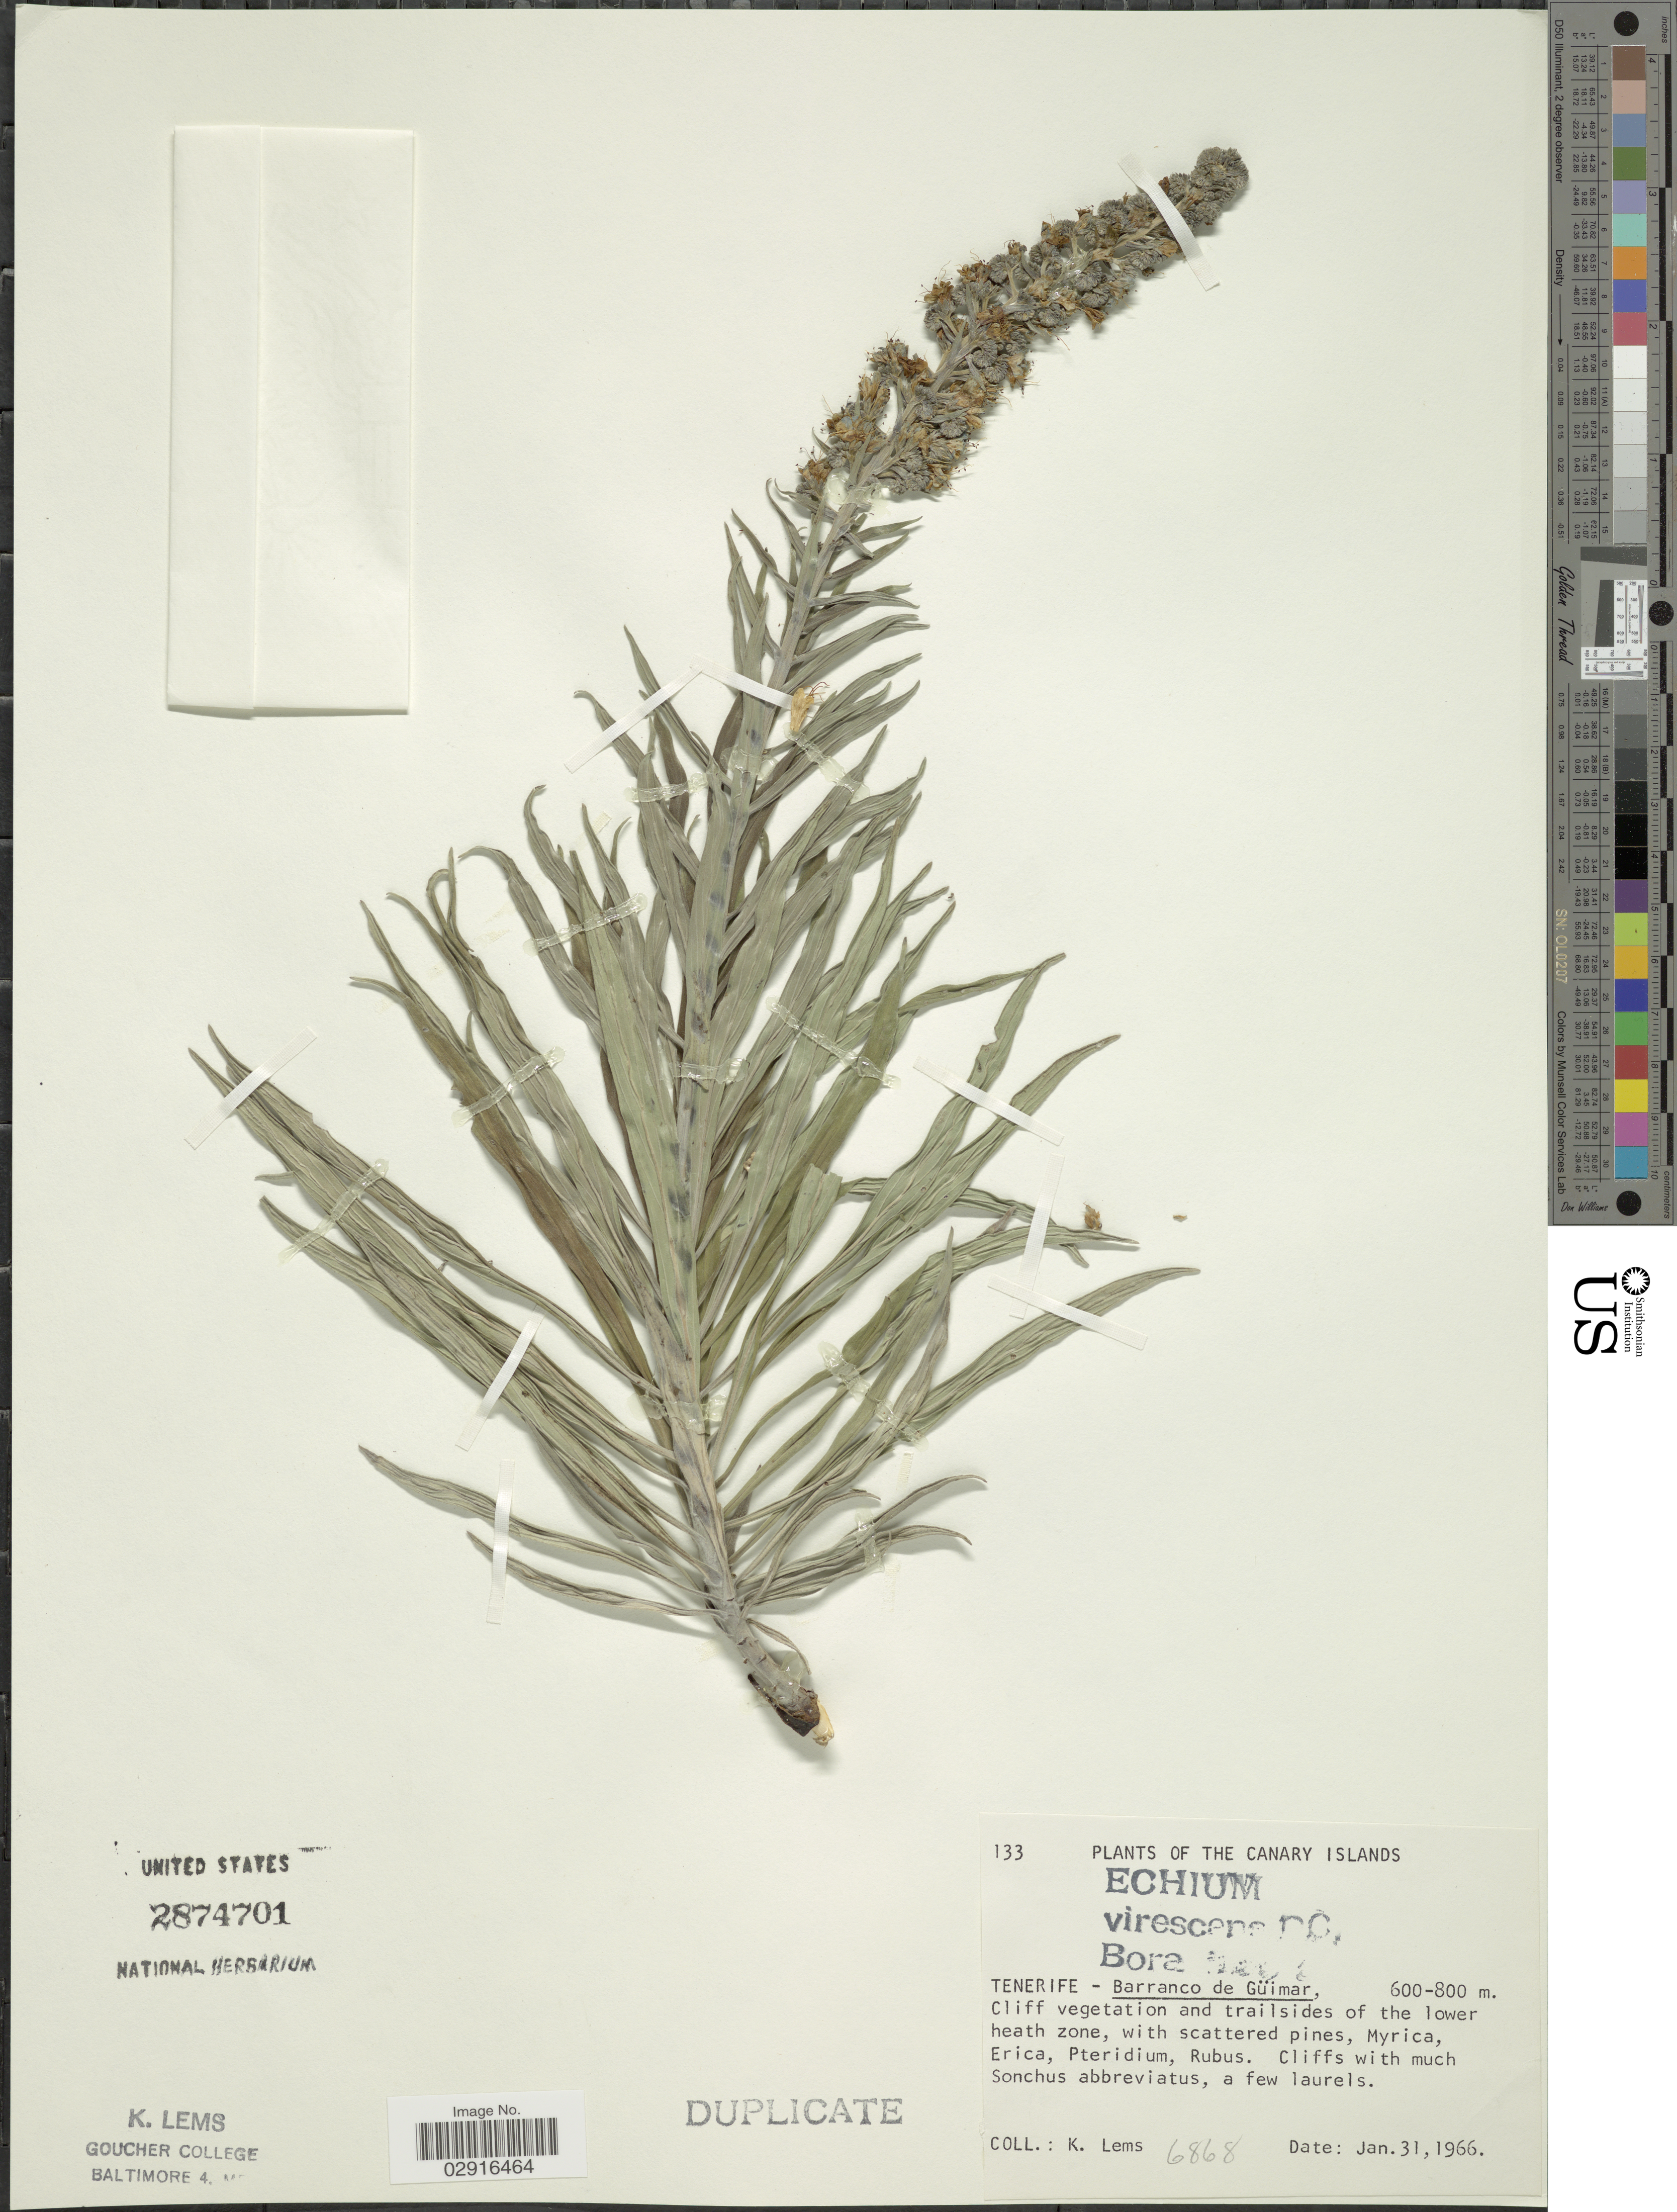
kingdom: Plantae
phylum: Tracheophyta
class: Magnoliopsida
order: Boraginales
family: Boraginaceae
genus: Echium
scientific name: Echium virescens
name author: DC.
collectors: K. Lems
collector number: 6868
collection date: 1966-01-31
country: Spain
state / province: Canarias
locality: The Canary Islands. Tenerife - Barranco de Güimar.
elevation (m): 600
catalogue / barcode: US 2874701